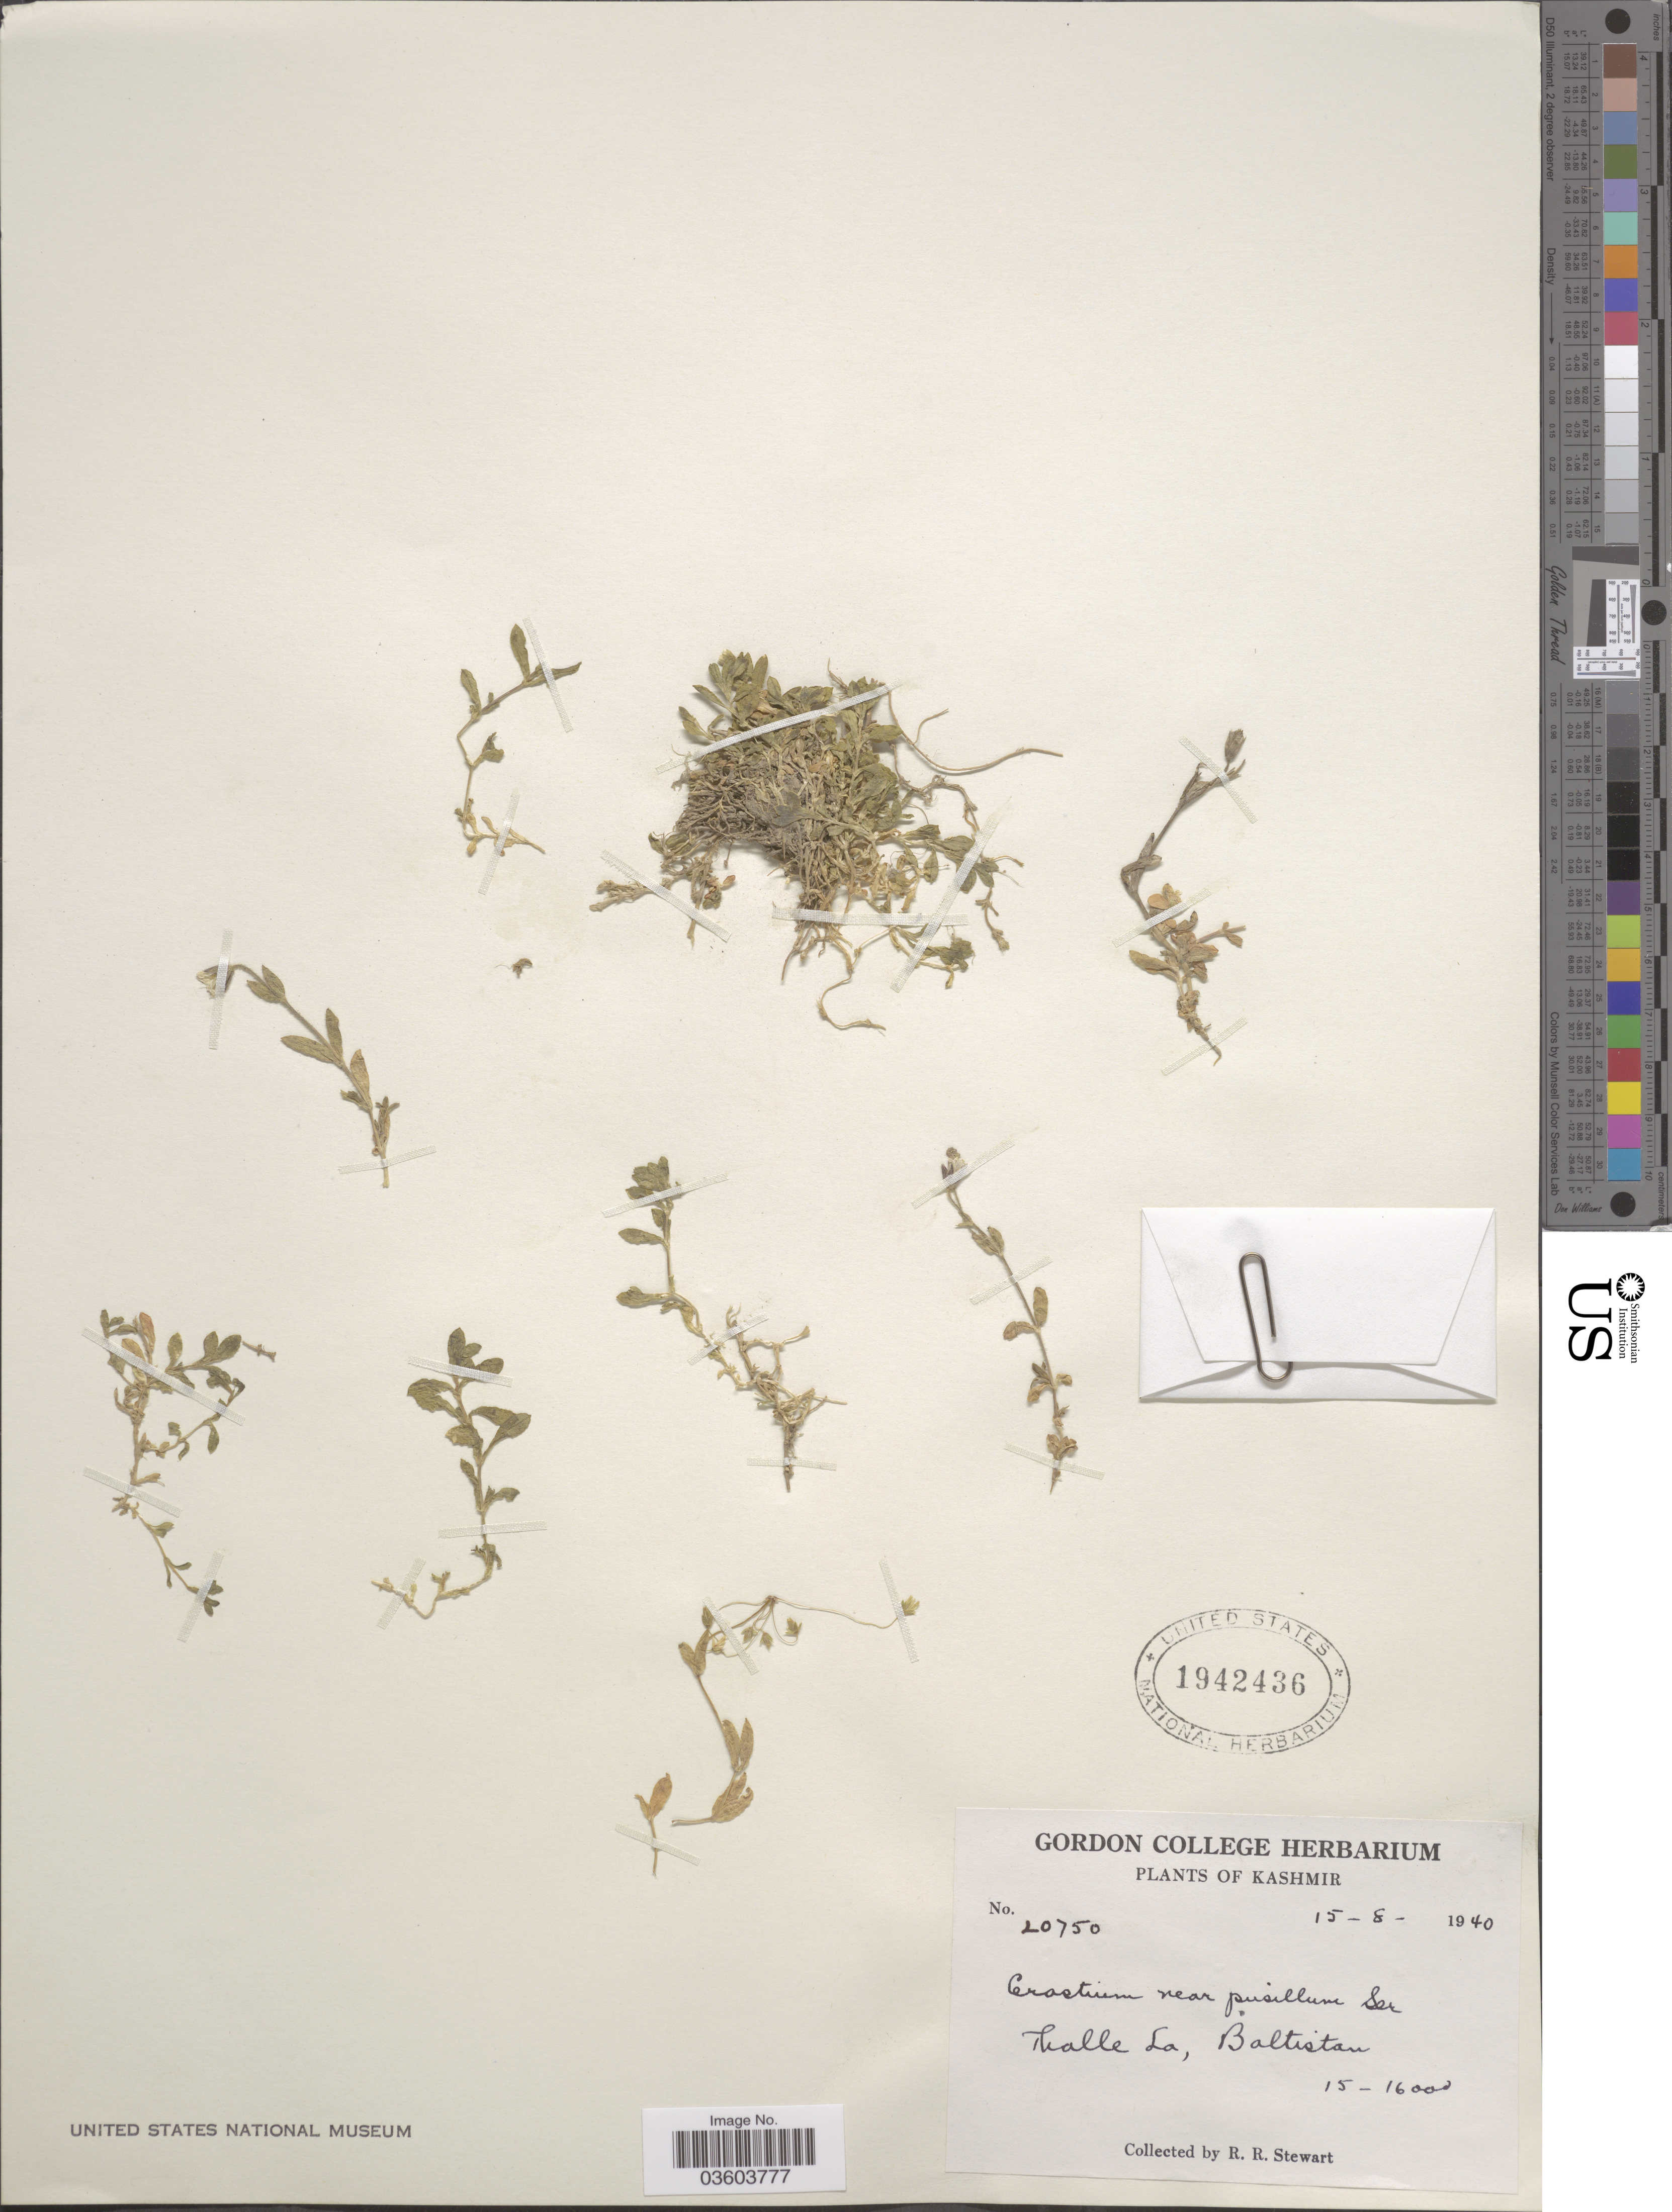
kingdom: Plantae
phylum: Tracheophyta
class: Magnoliopsida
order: Caryophyllales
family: Caryophyllaceae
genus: Cerastium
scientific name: Cerastium pusillum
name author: Ser.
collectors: R. Stewart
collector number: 20750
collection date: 1940-08-15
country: India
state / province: Jammu and Kashmir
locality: Kashmir. Thalle La, Baltistan.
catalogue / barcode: US 1942436